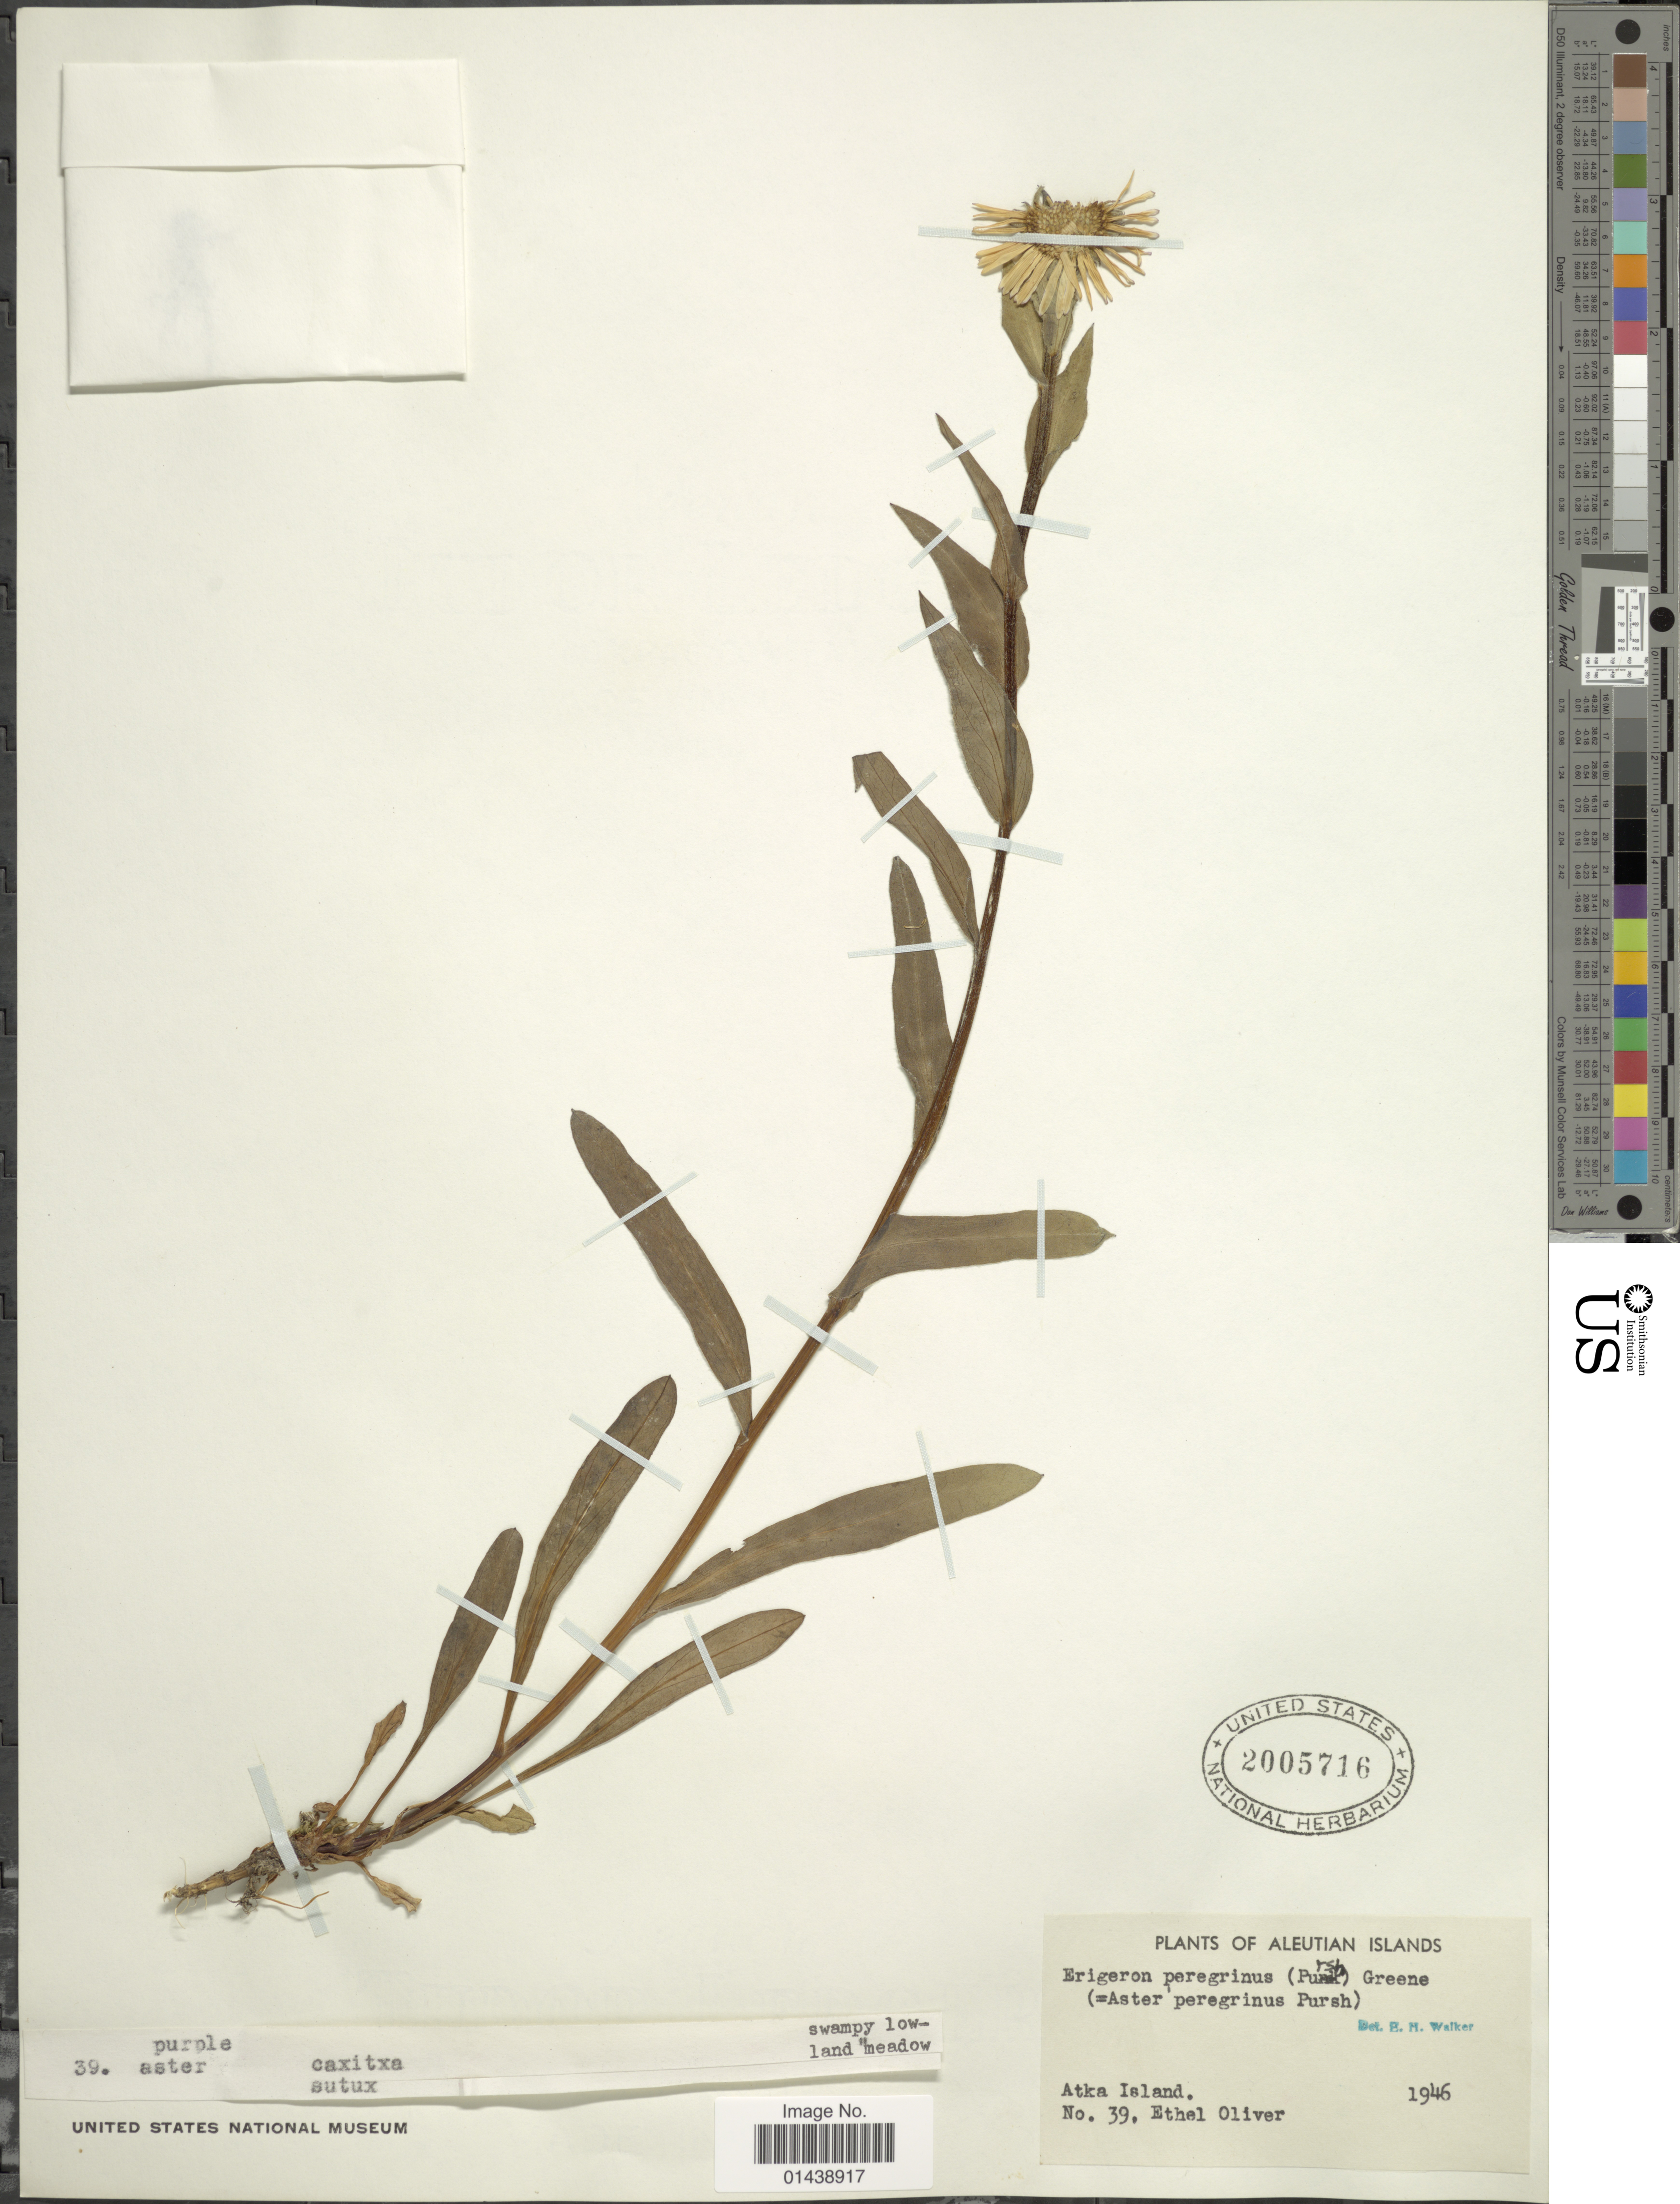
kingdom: Plantae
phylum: Tracheophyta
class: Magnoliopsida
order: Asterales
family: Asteraceae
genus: Erigeron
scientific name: Erigeron peregrinus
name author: (Banks ex Pursh) Greene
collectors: E. Oliver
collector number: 39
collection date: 1946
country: United States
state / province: Alaska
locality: Aleutian Islands. Atka Island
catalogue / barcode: US 2005716